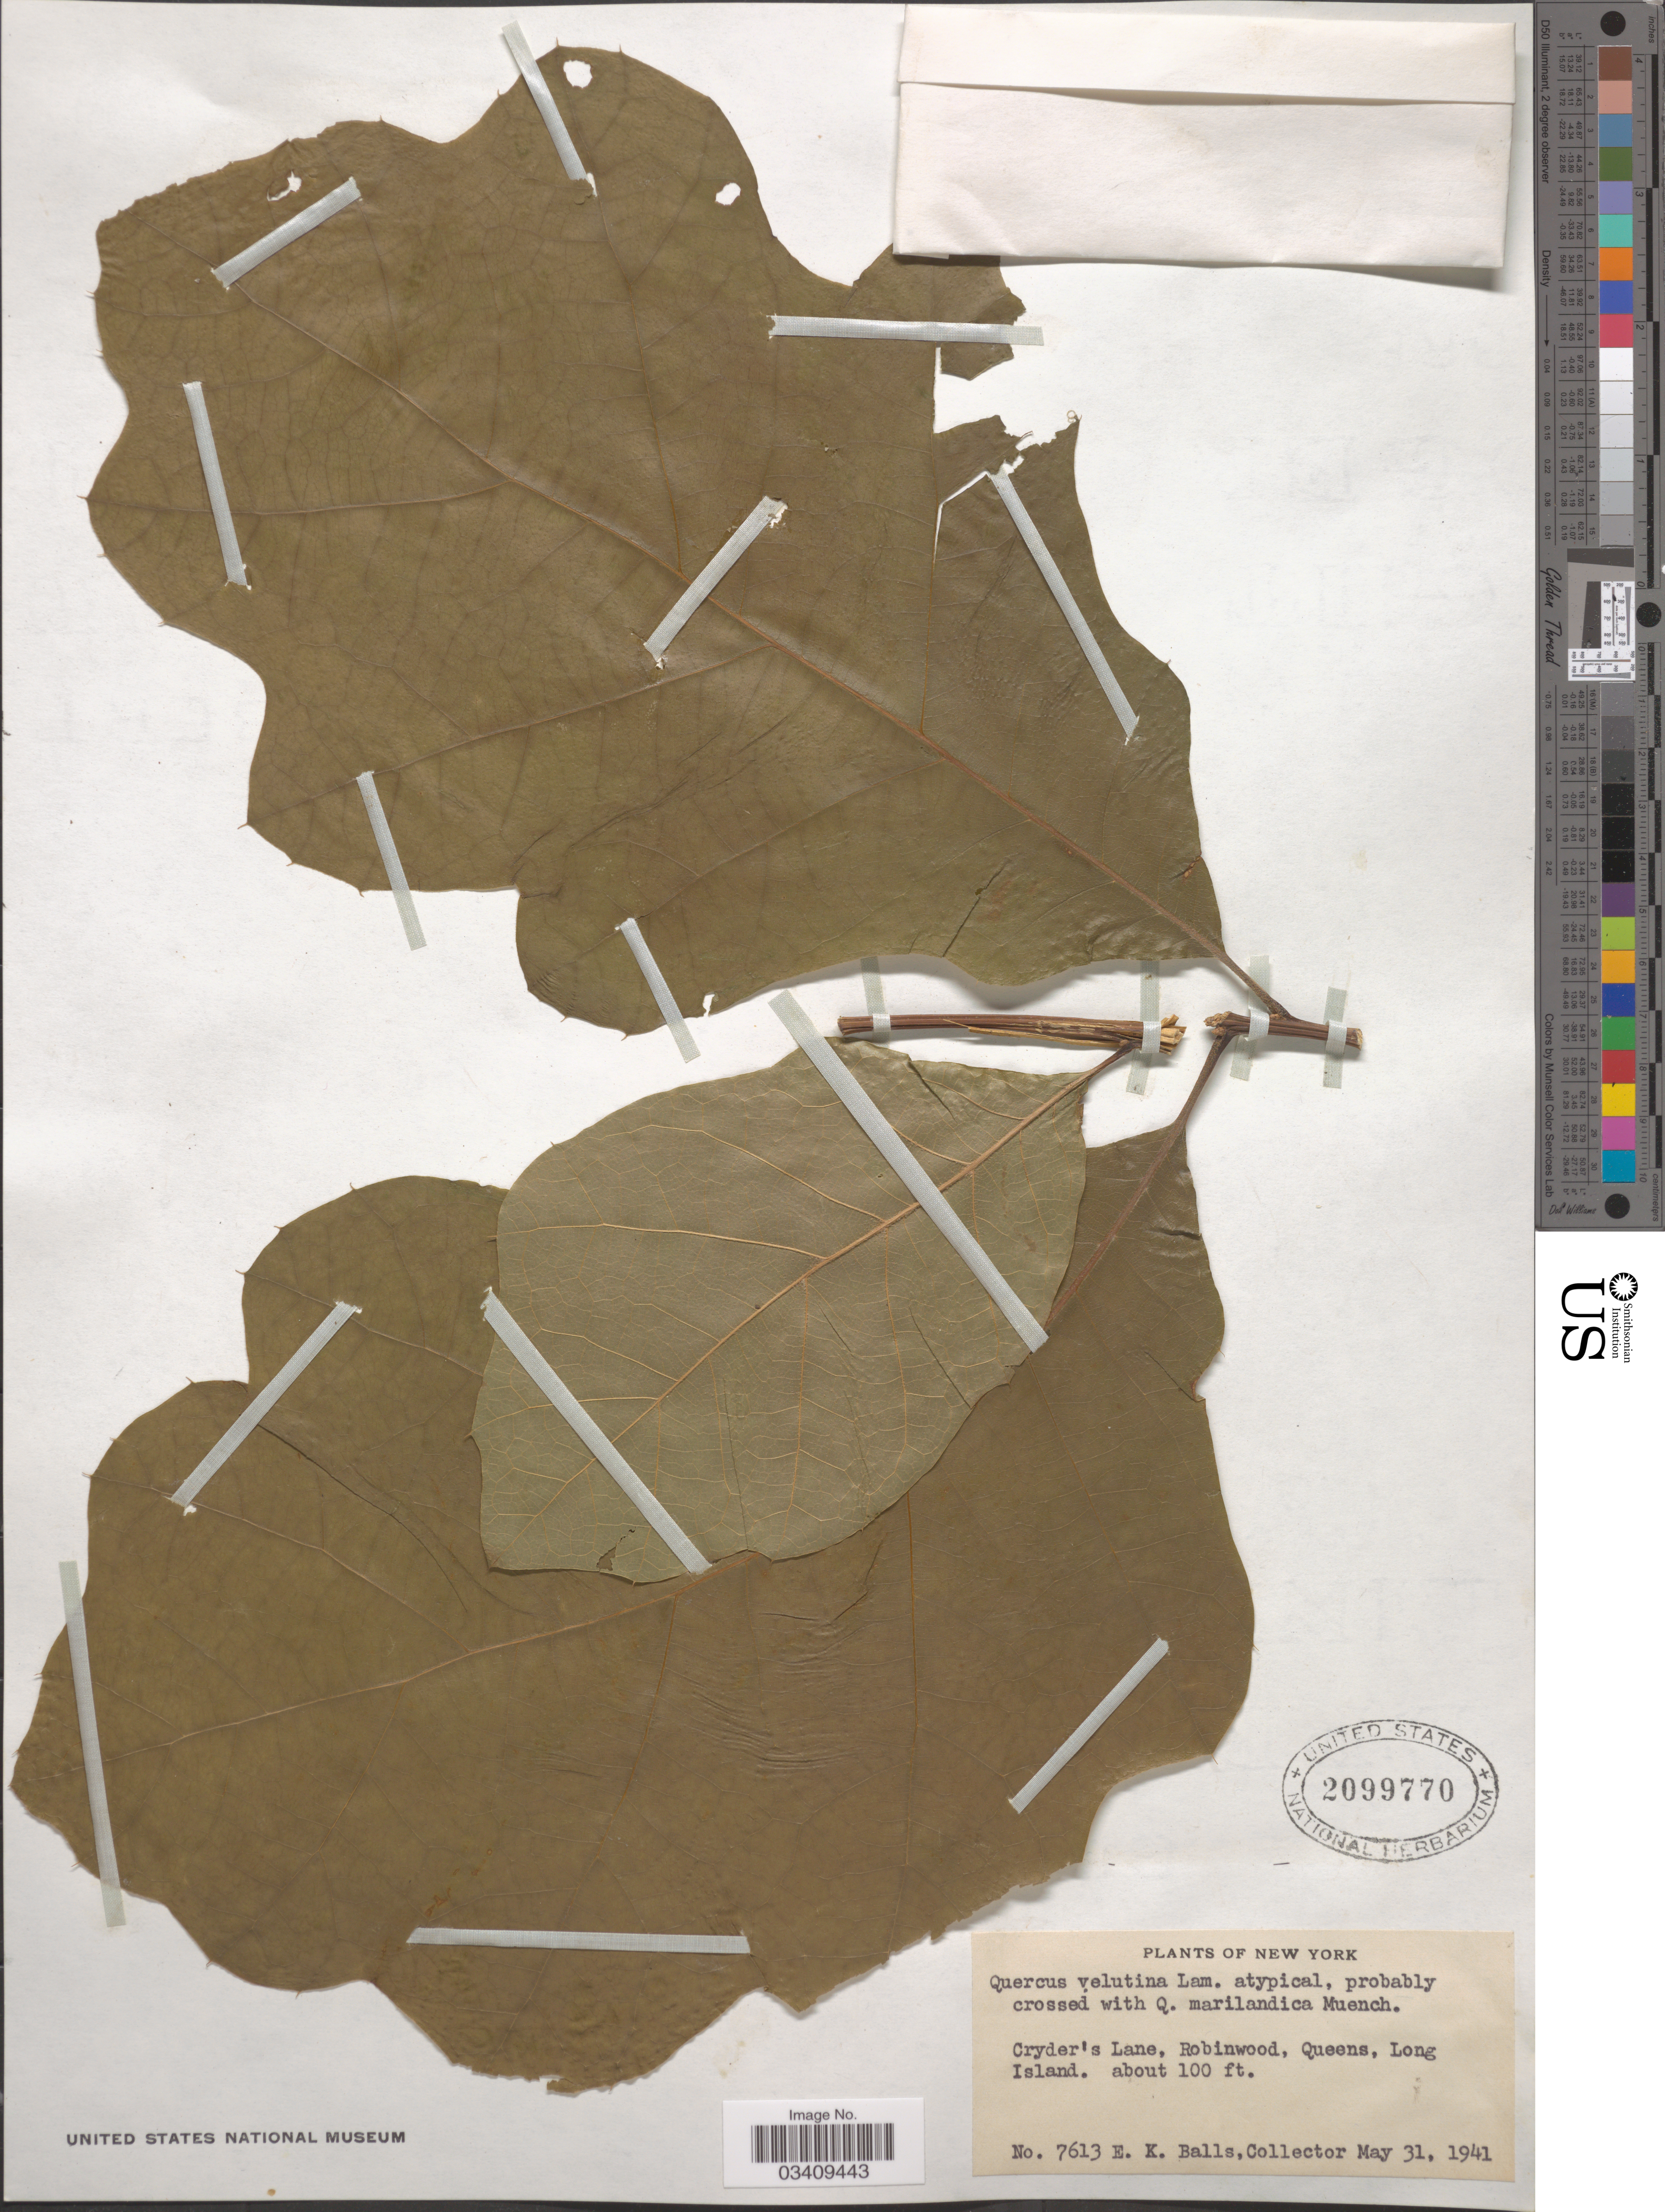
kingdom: Plantae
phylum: Tracheophyta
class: Magnoliopsida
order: Fagales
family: Fagaceae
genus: Quercus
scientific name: Quercus velutina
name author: Lam.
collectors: E. K. Balls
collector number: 7613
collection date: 1941-05-31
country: United States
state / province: New York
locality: Cryder's Lake, Robinwood, Queens, Long Island.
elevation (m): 30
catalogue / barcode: US 2099770